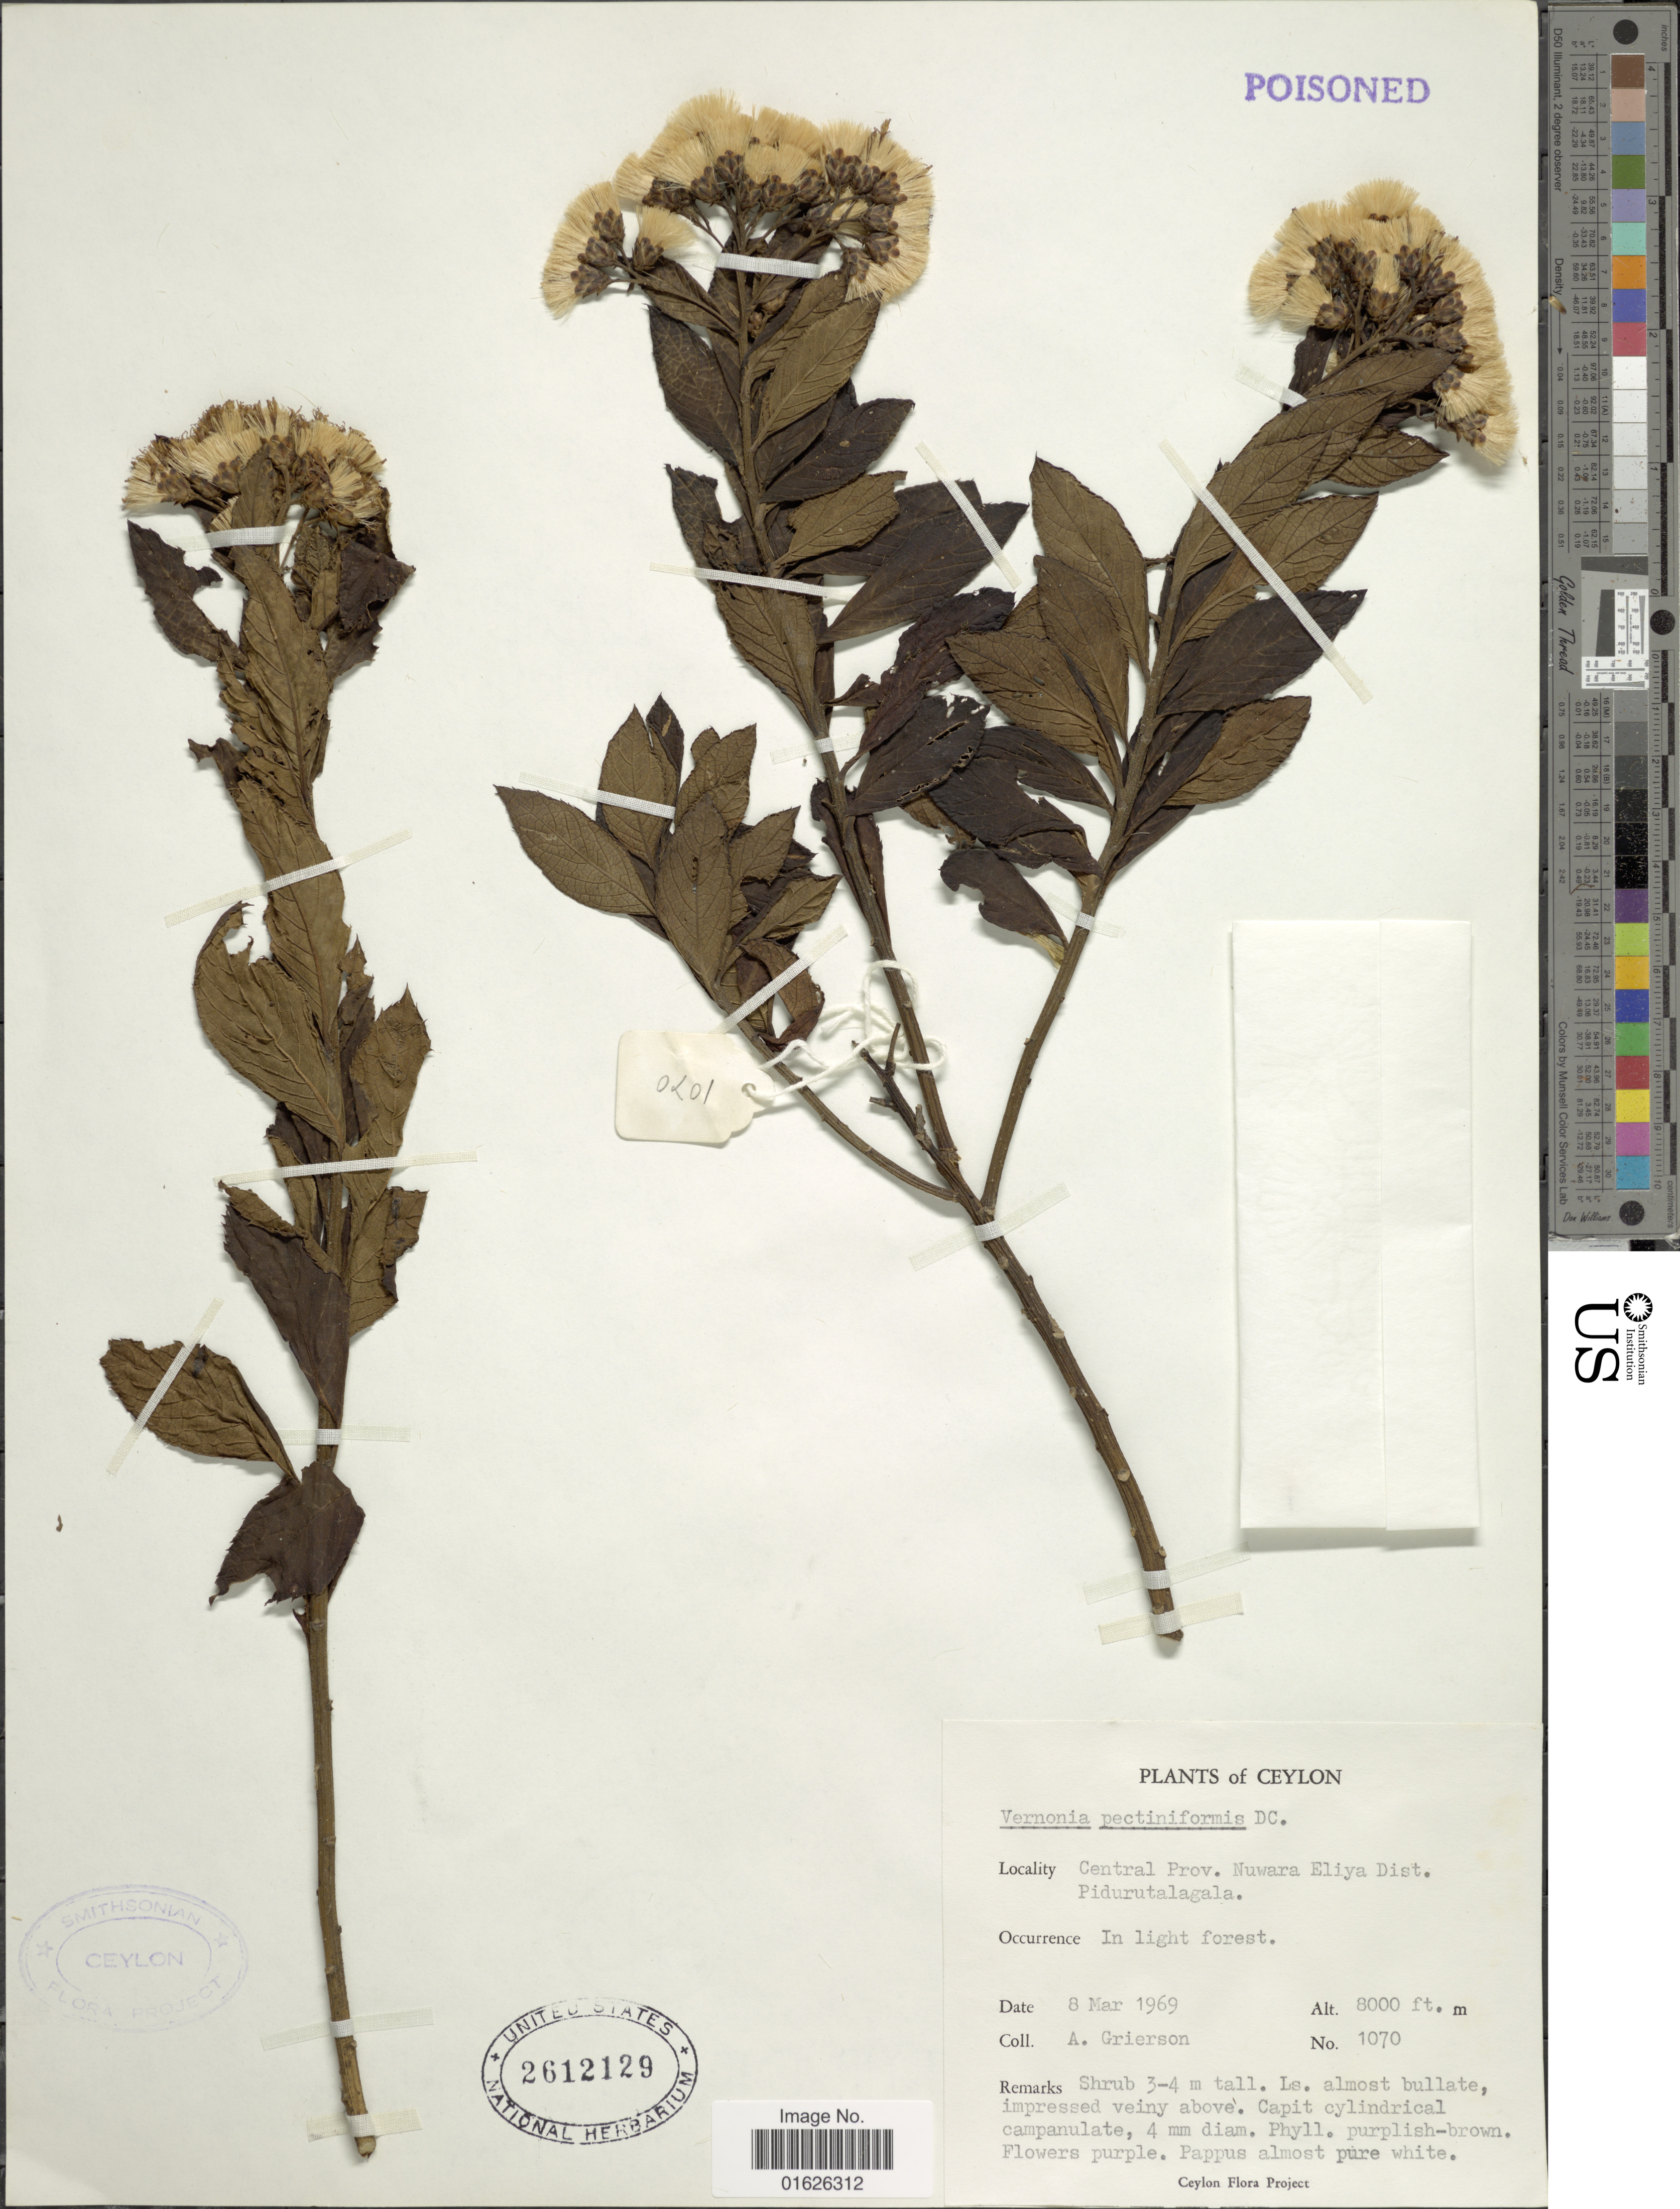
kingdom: Plantae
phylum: Tracheophyta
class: Magnoliopsida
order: Asterales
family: Asteraceae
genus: Gymnanthemum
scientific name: Gymnanthemum pectiniforme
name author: (DC. in Wight) H. Rob.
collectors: A. Grierson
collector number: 1070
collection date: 1969-03-08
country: Sri Lanka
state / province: Central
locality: Ceylon, Central Prov. Nuwara Eliya Dist. Pidurutalagala.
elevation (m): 2438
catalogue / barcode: US 2612129